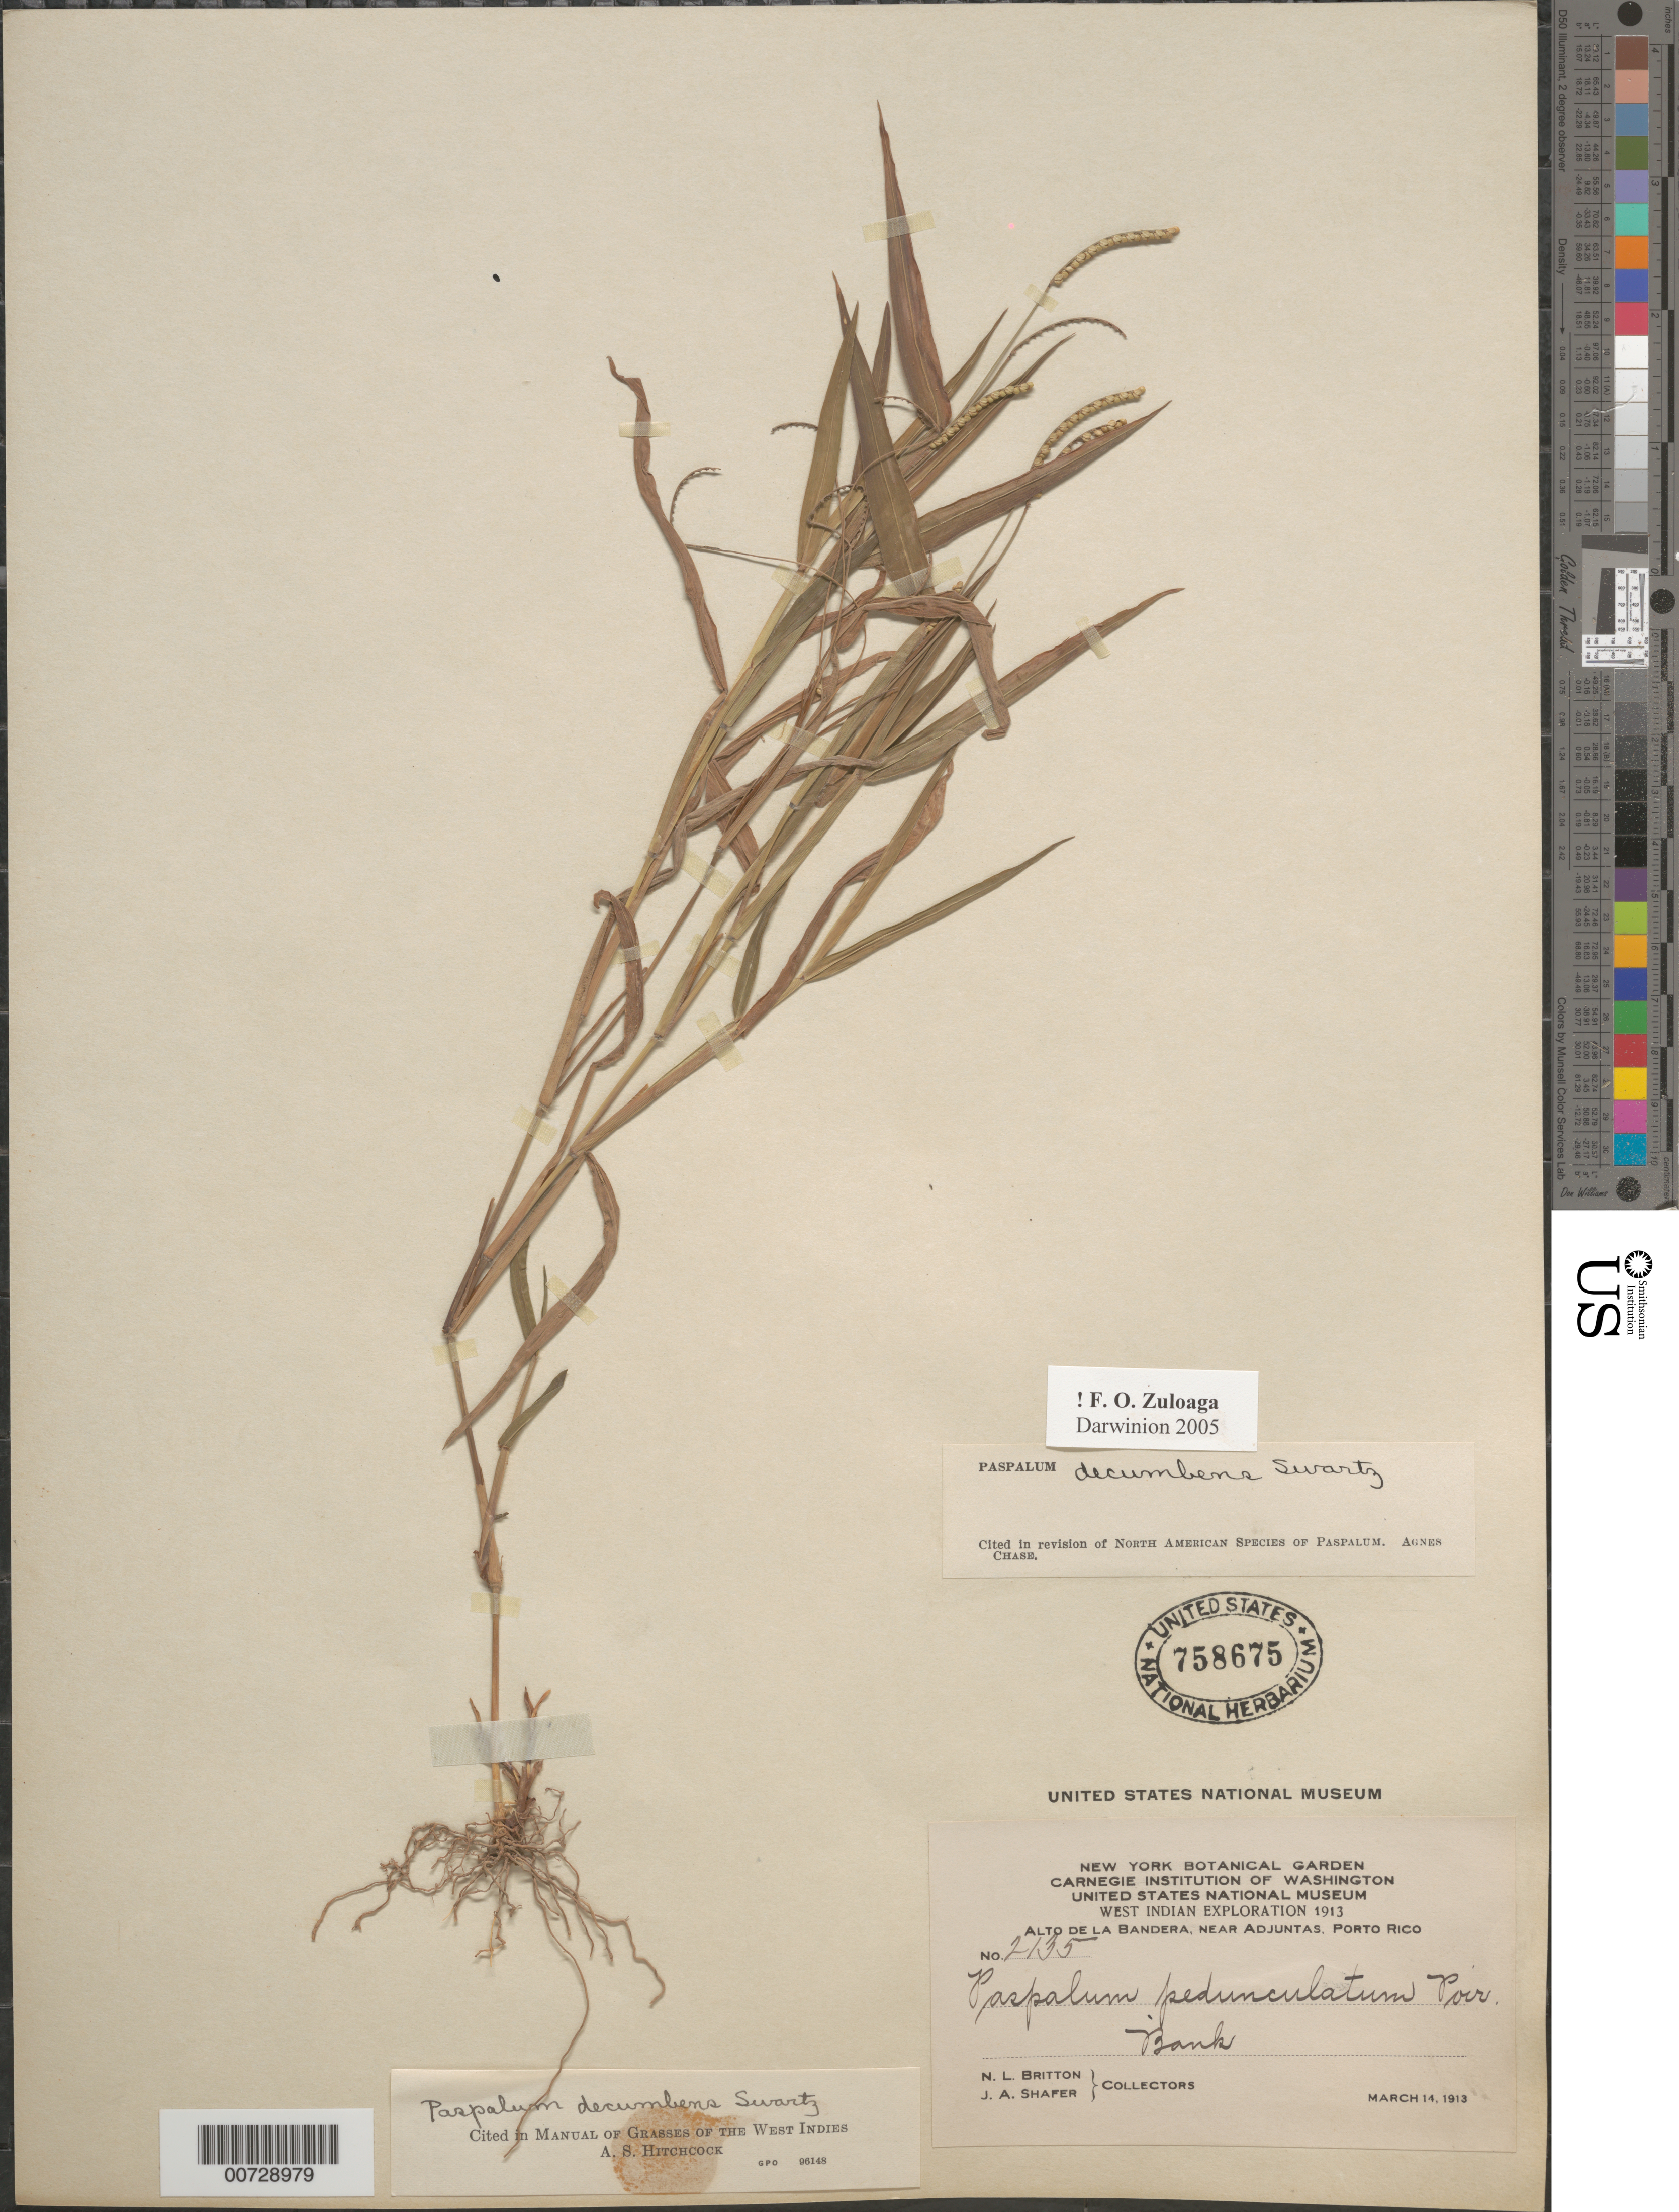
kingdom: Plantae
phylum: Tracheophyta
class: Liliopsida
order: Poales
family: Poaceae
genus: Paspalum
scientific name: Paspalum decumbens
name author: Sw.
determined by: Chase, [M.] Agnes, (US)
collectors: N. Britton & J. A. Shafer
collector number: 2135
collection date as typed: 14 Mar 1913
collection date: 1913-03-14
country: Puerto Rico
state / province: Adjuntas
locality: Alto de la Bandera, near Adjuntas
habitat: Bank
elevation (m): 700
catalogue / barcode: US 758675